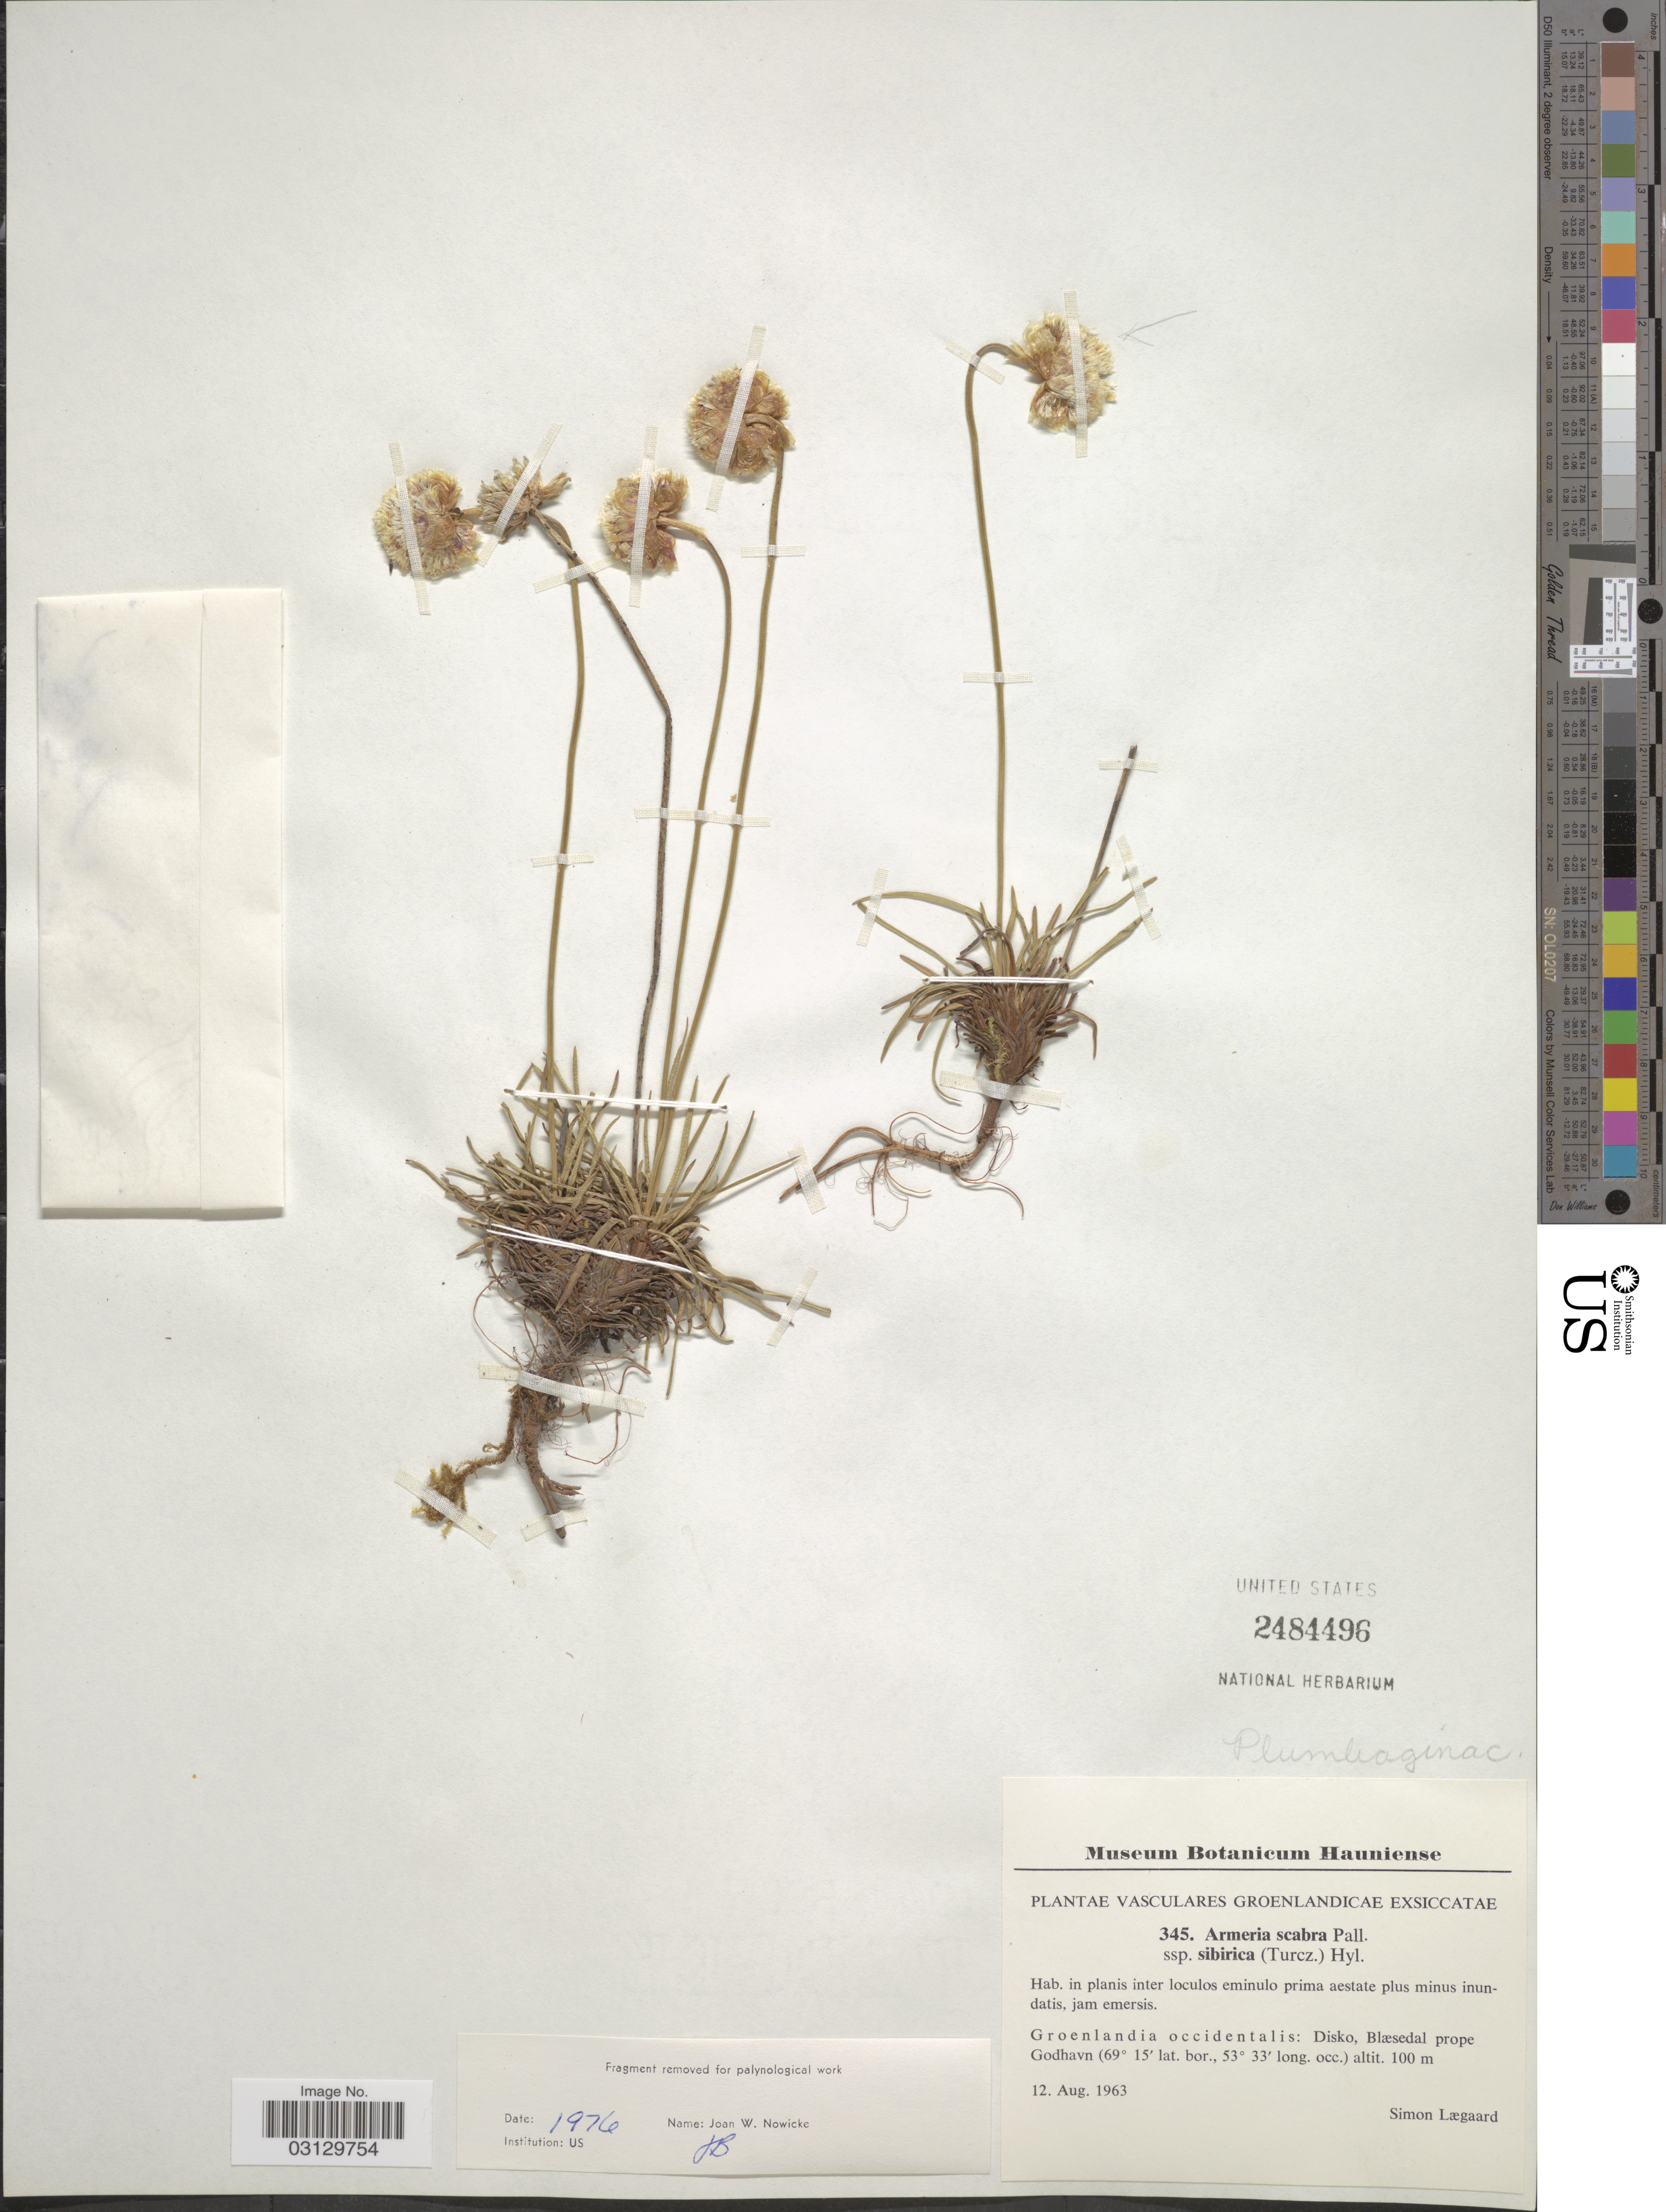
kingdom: Plantae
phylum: Tracheophyta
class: Magnoliopsida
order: Caryophyllales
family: Plumbaginaceae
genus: Armeria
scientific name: Armeria maritima subsp. sibirica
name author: (Turcz. ex Boiss.) Nyman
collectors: S. Lægaard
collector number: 345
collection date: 1963-08-12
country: Greenland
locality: Groenlandia occidentalis: Disko, Blæsedal prope Godhavn.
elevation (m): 100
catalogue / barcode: US 2484496